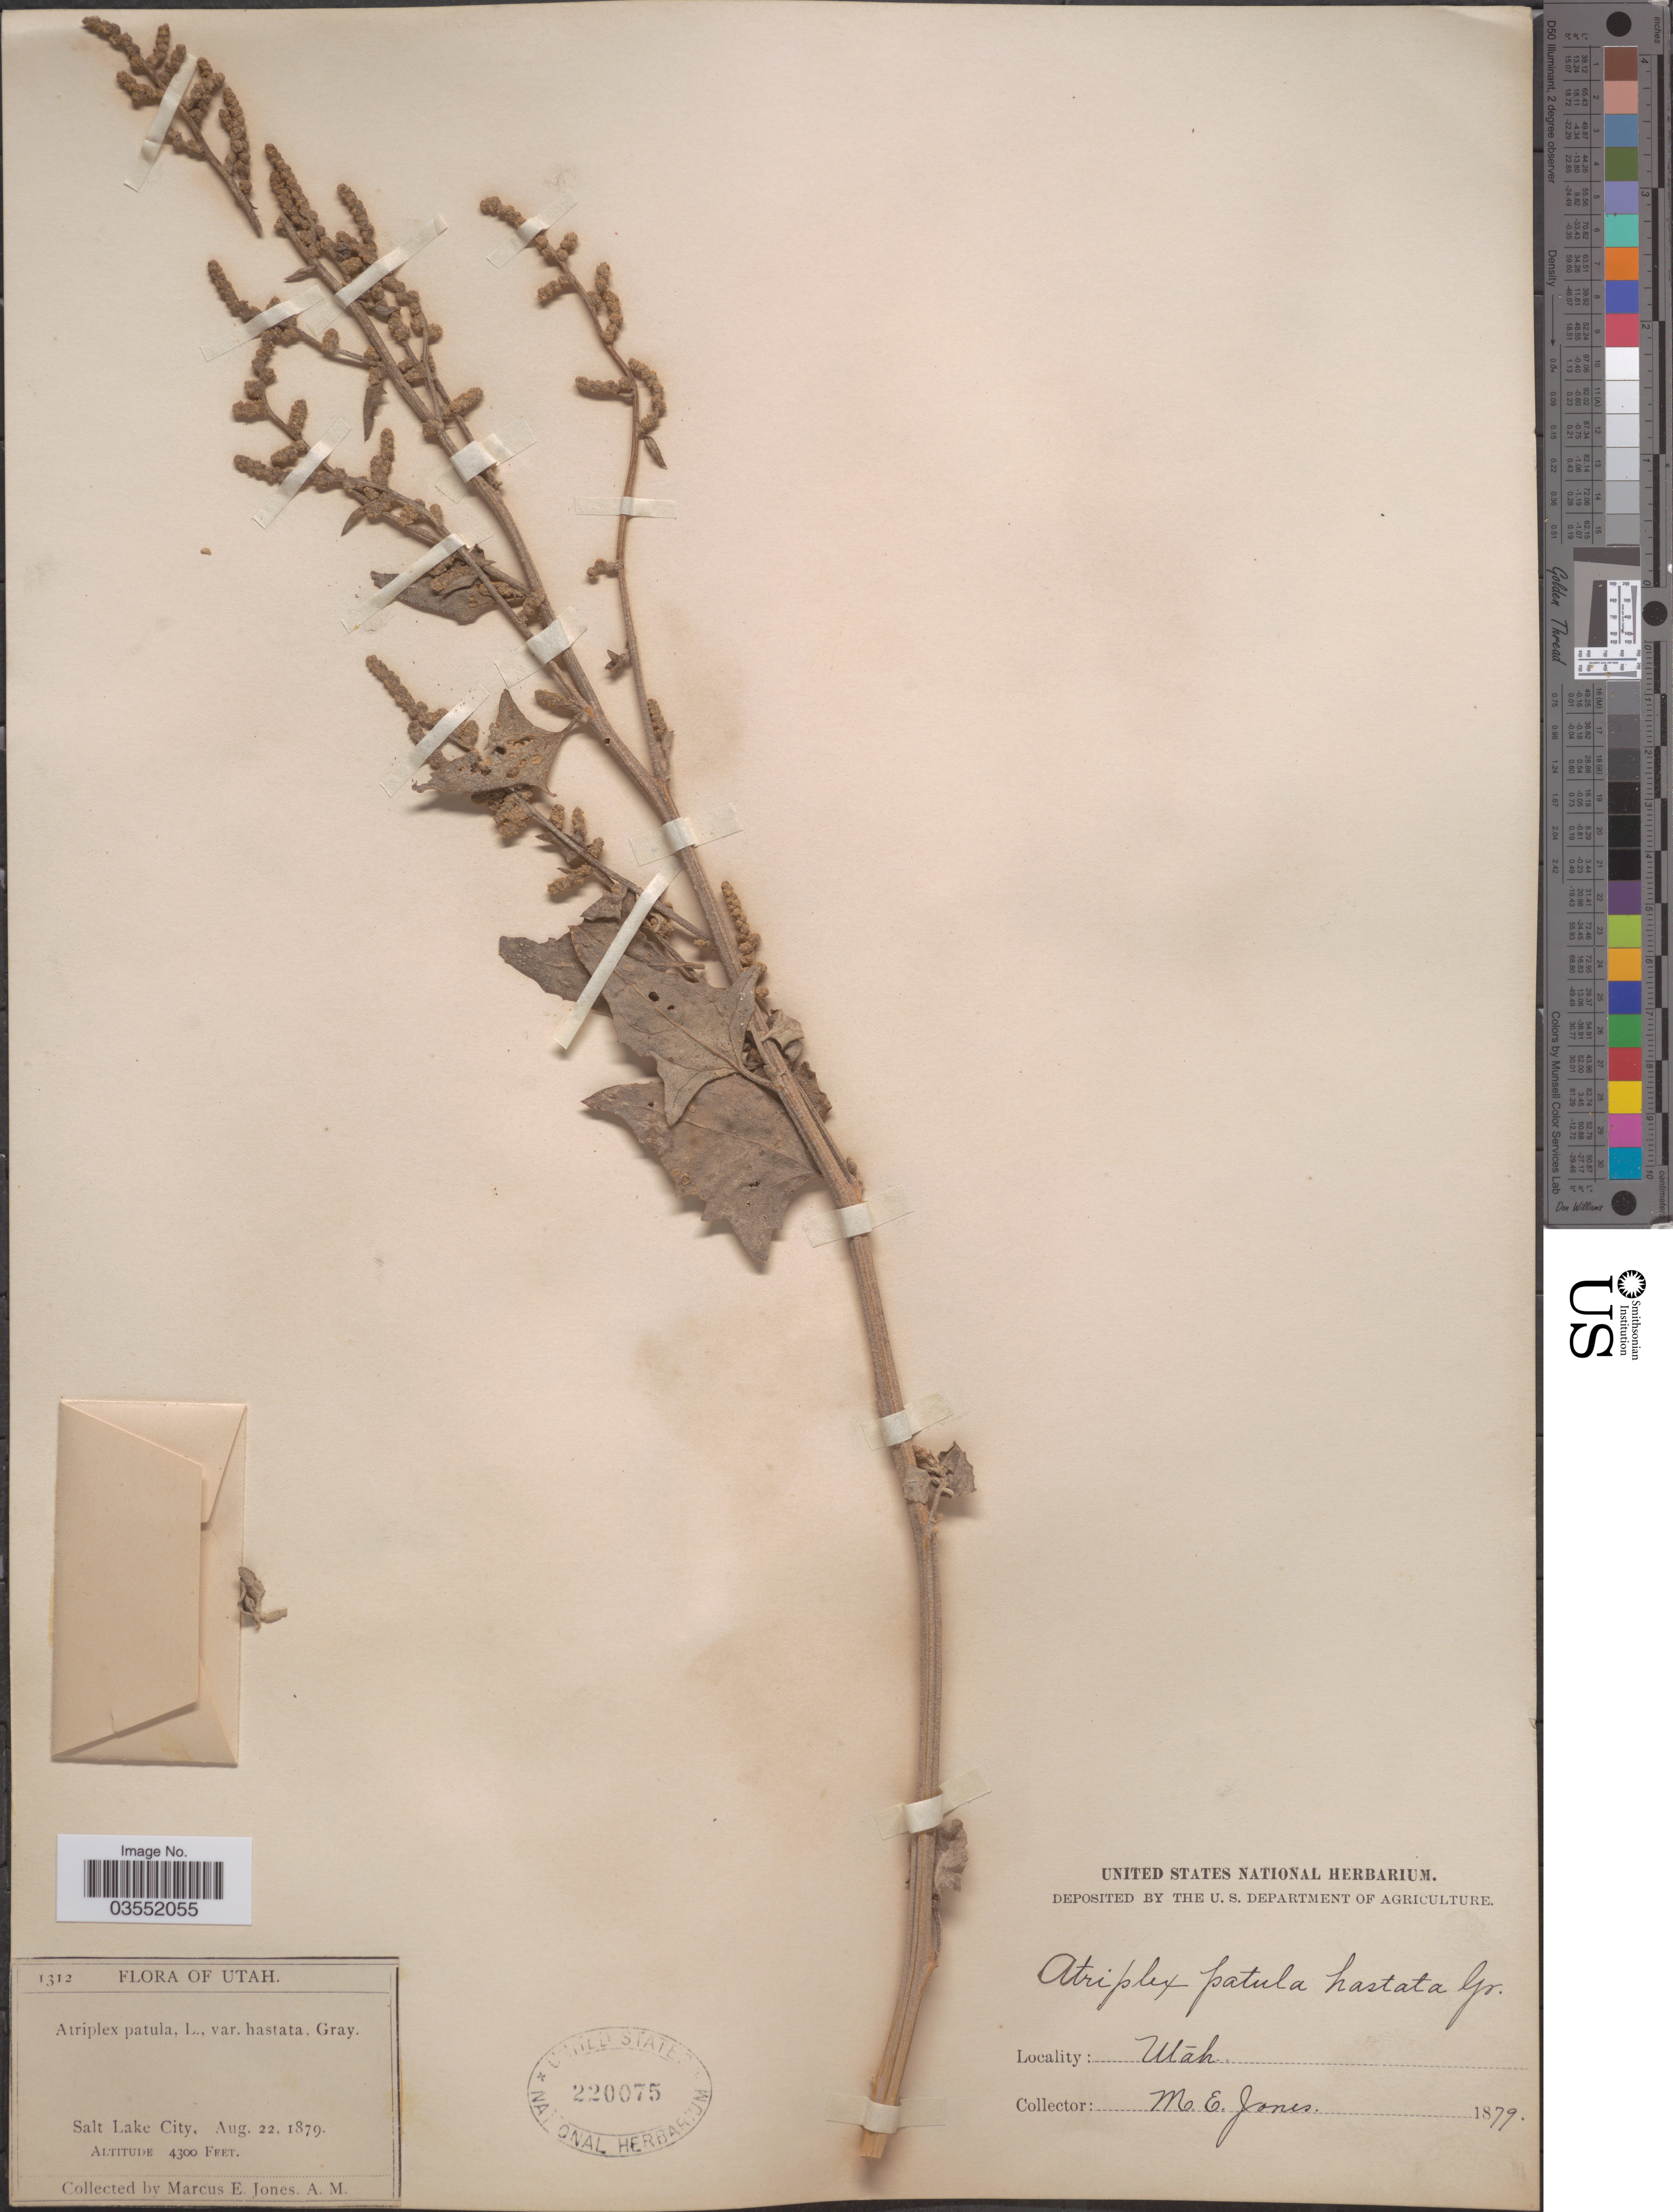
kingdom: Plantae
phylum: Tracheophyta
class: Magnoliopsida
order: Caryophyllales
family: Amaranthaceae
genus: Atriplex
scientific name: Atriplex hastata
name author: L.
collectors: M. E. Jones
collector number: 1312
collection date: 1879-08-22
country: United States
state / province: Utah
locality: Salt Lake City.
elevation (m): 1311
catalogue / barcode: US 220075